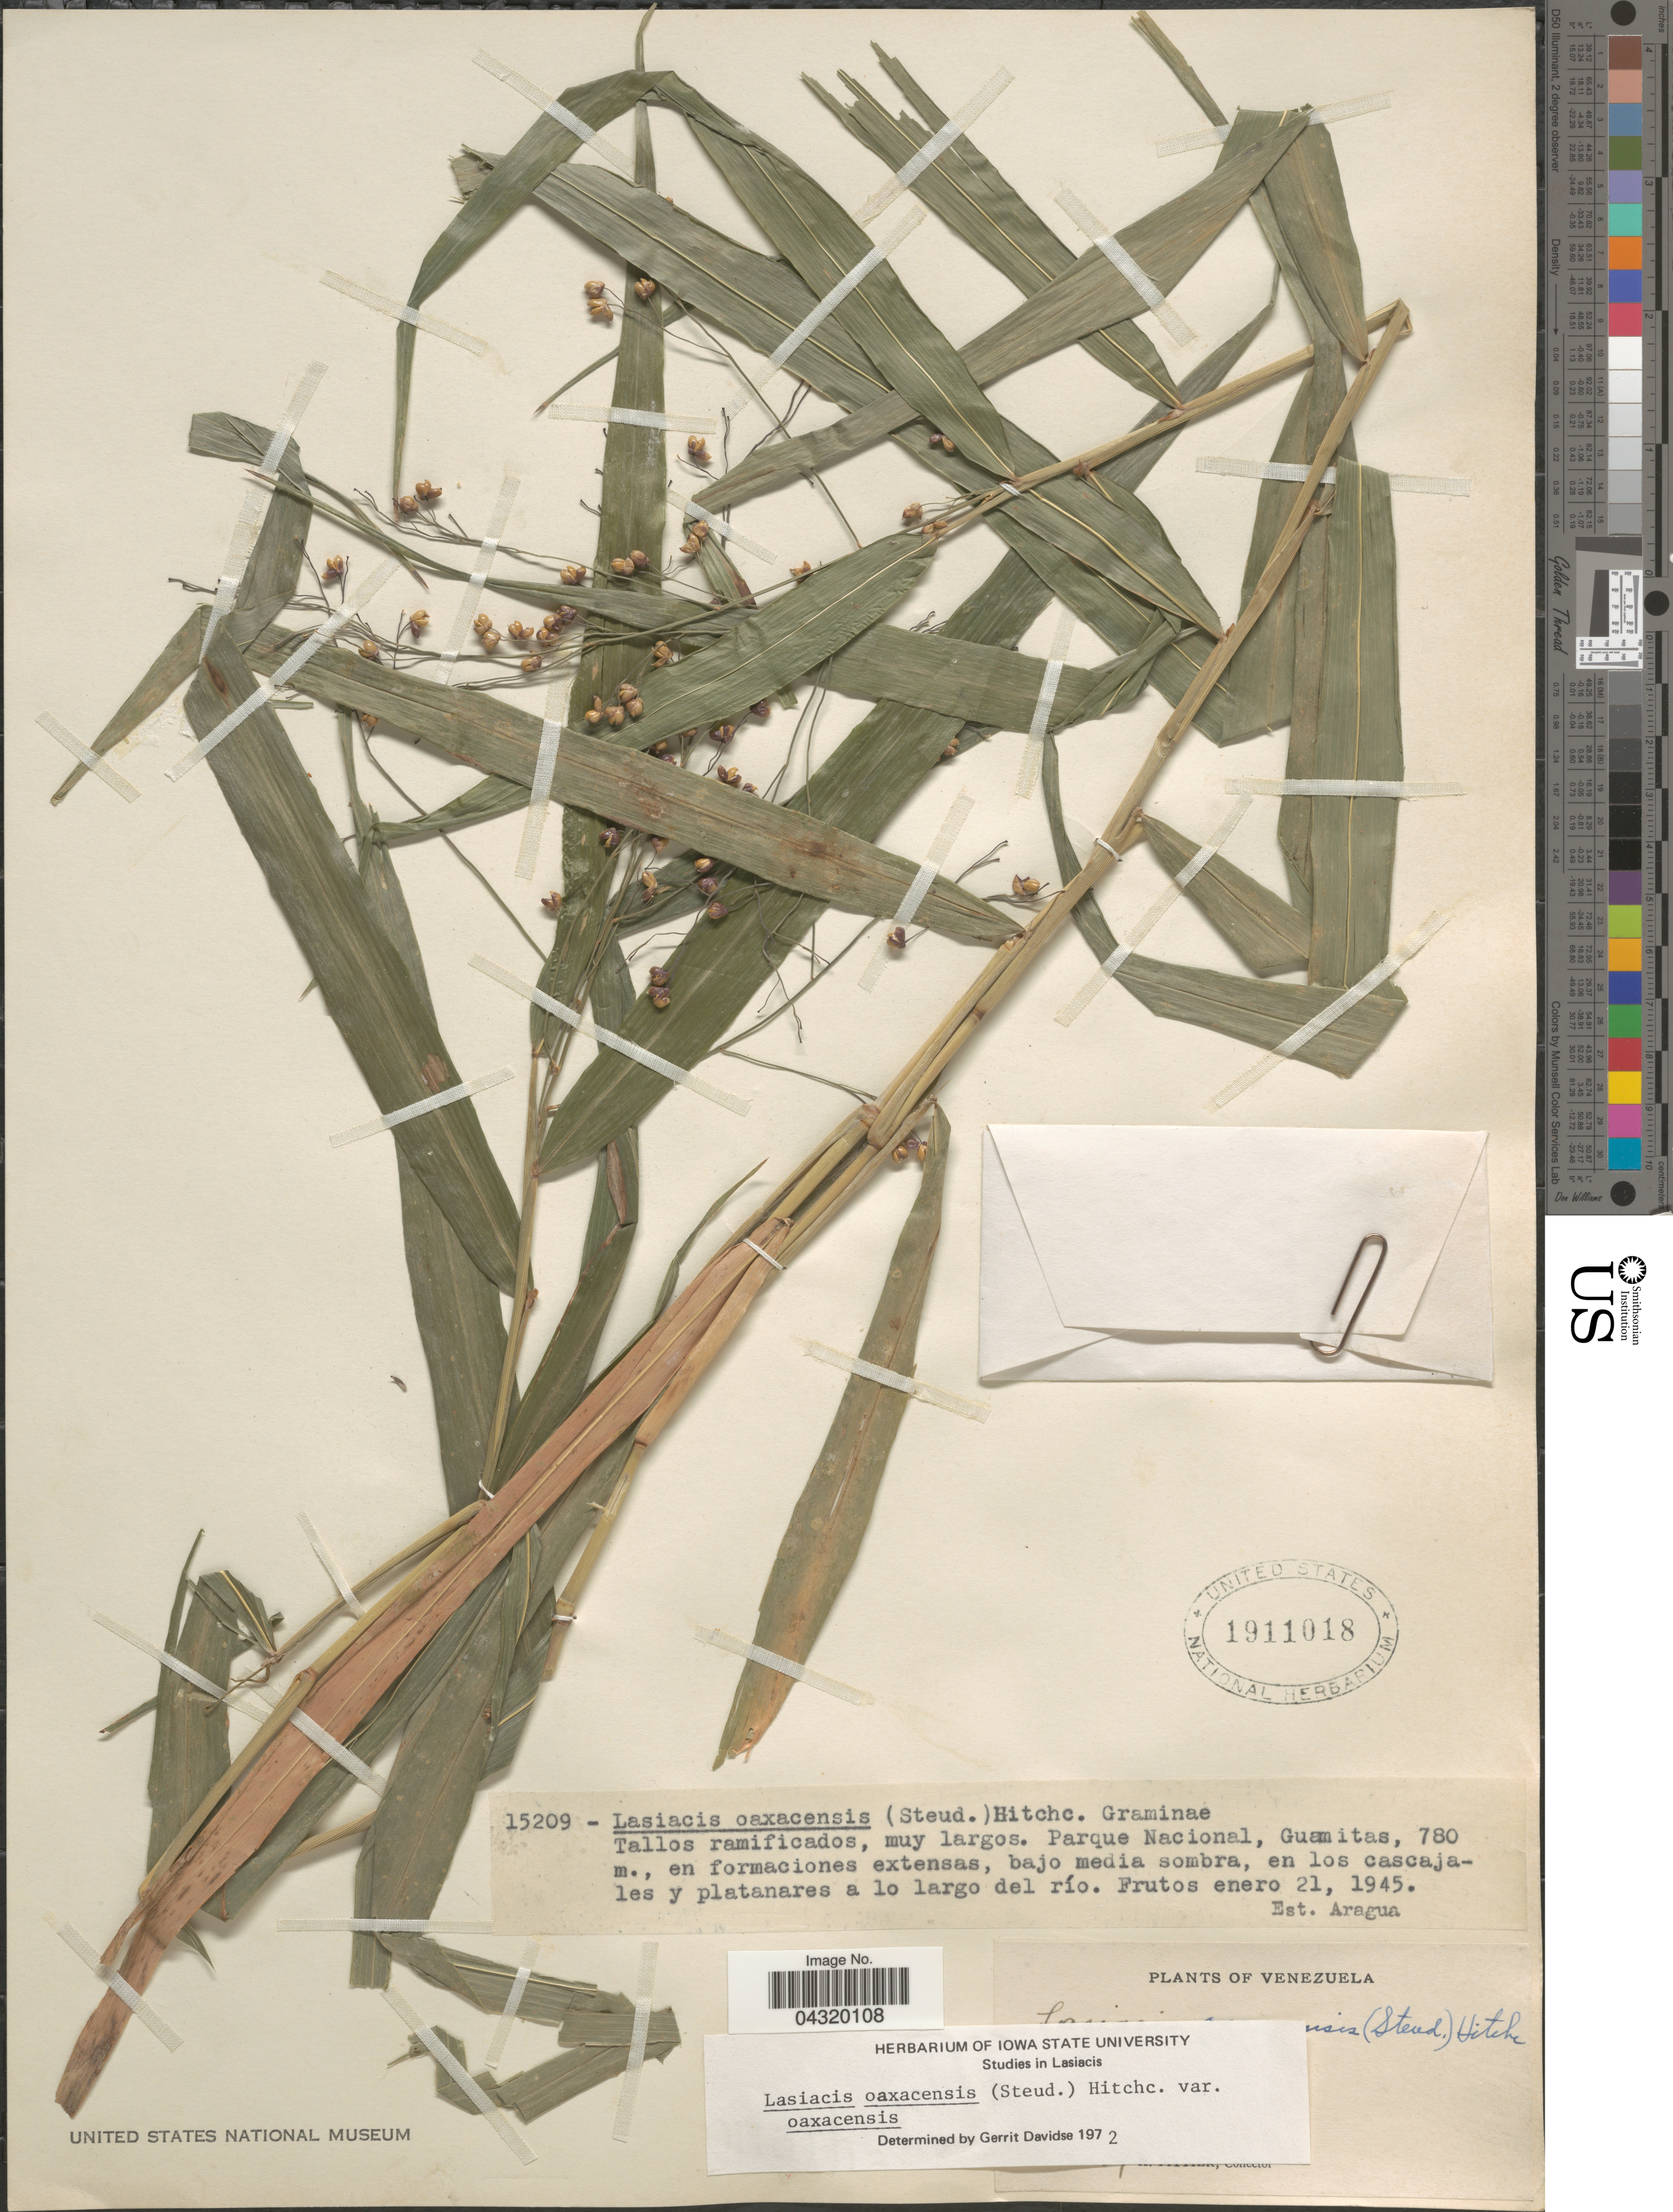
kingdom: Plantae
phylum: Tracheophyta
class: Liliopsida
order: Poales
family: Poaceae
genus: Lasiacis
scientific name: Lasiacis oaxacensis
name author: (Steud.) Hitchc.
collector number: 15209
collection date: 1945-01-21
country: Venezuela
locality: Parque Nacional, Guamitas.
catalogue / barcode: US 1911018